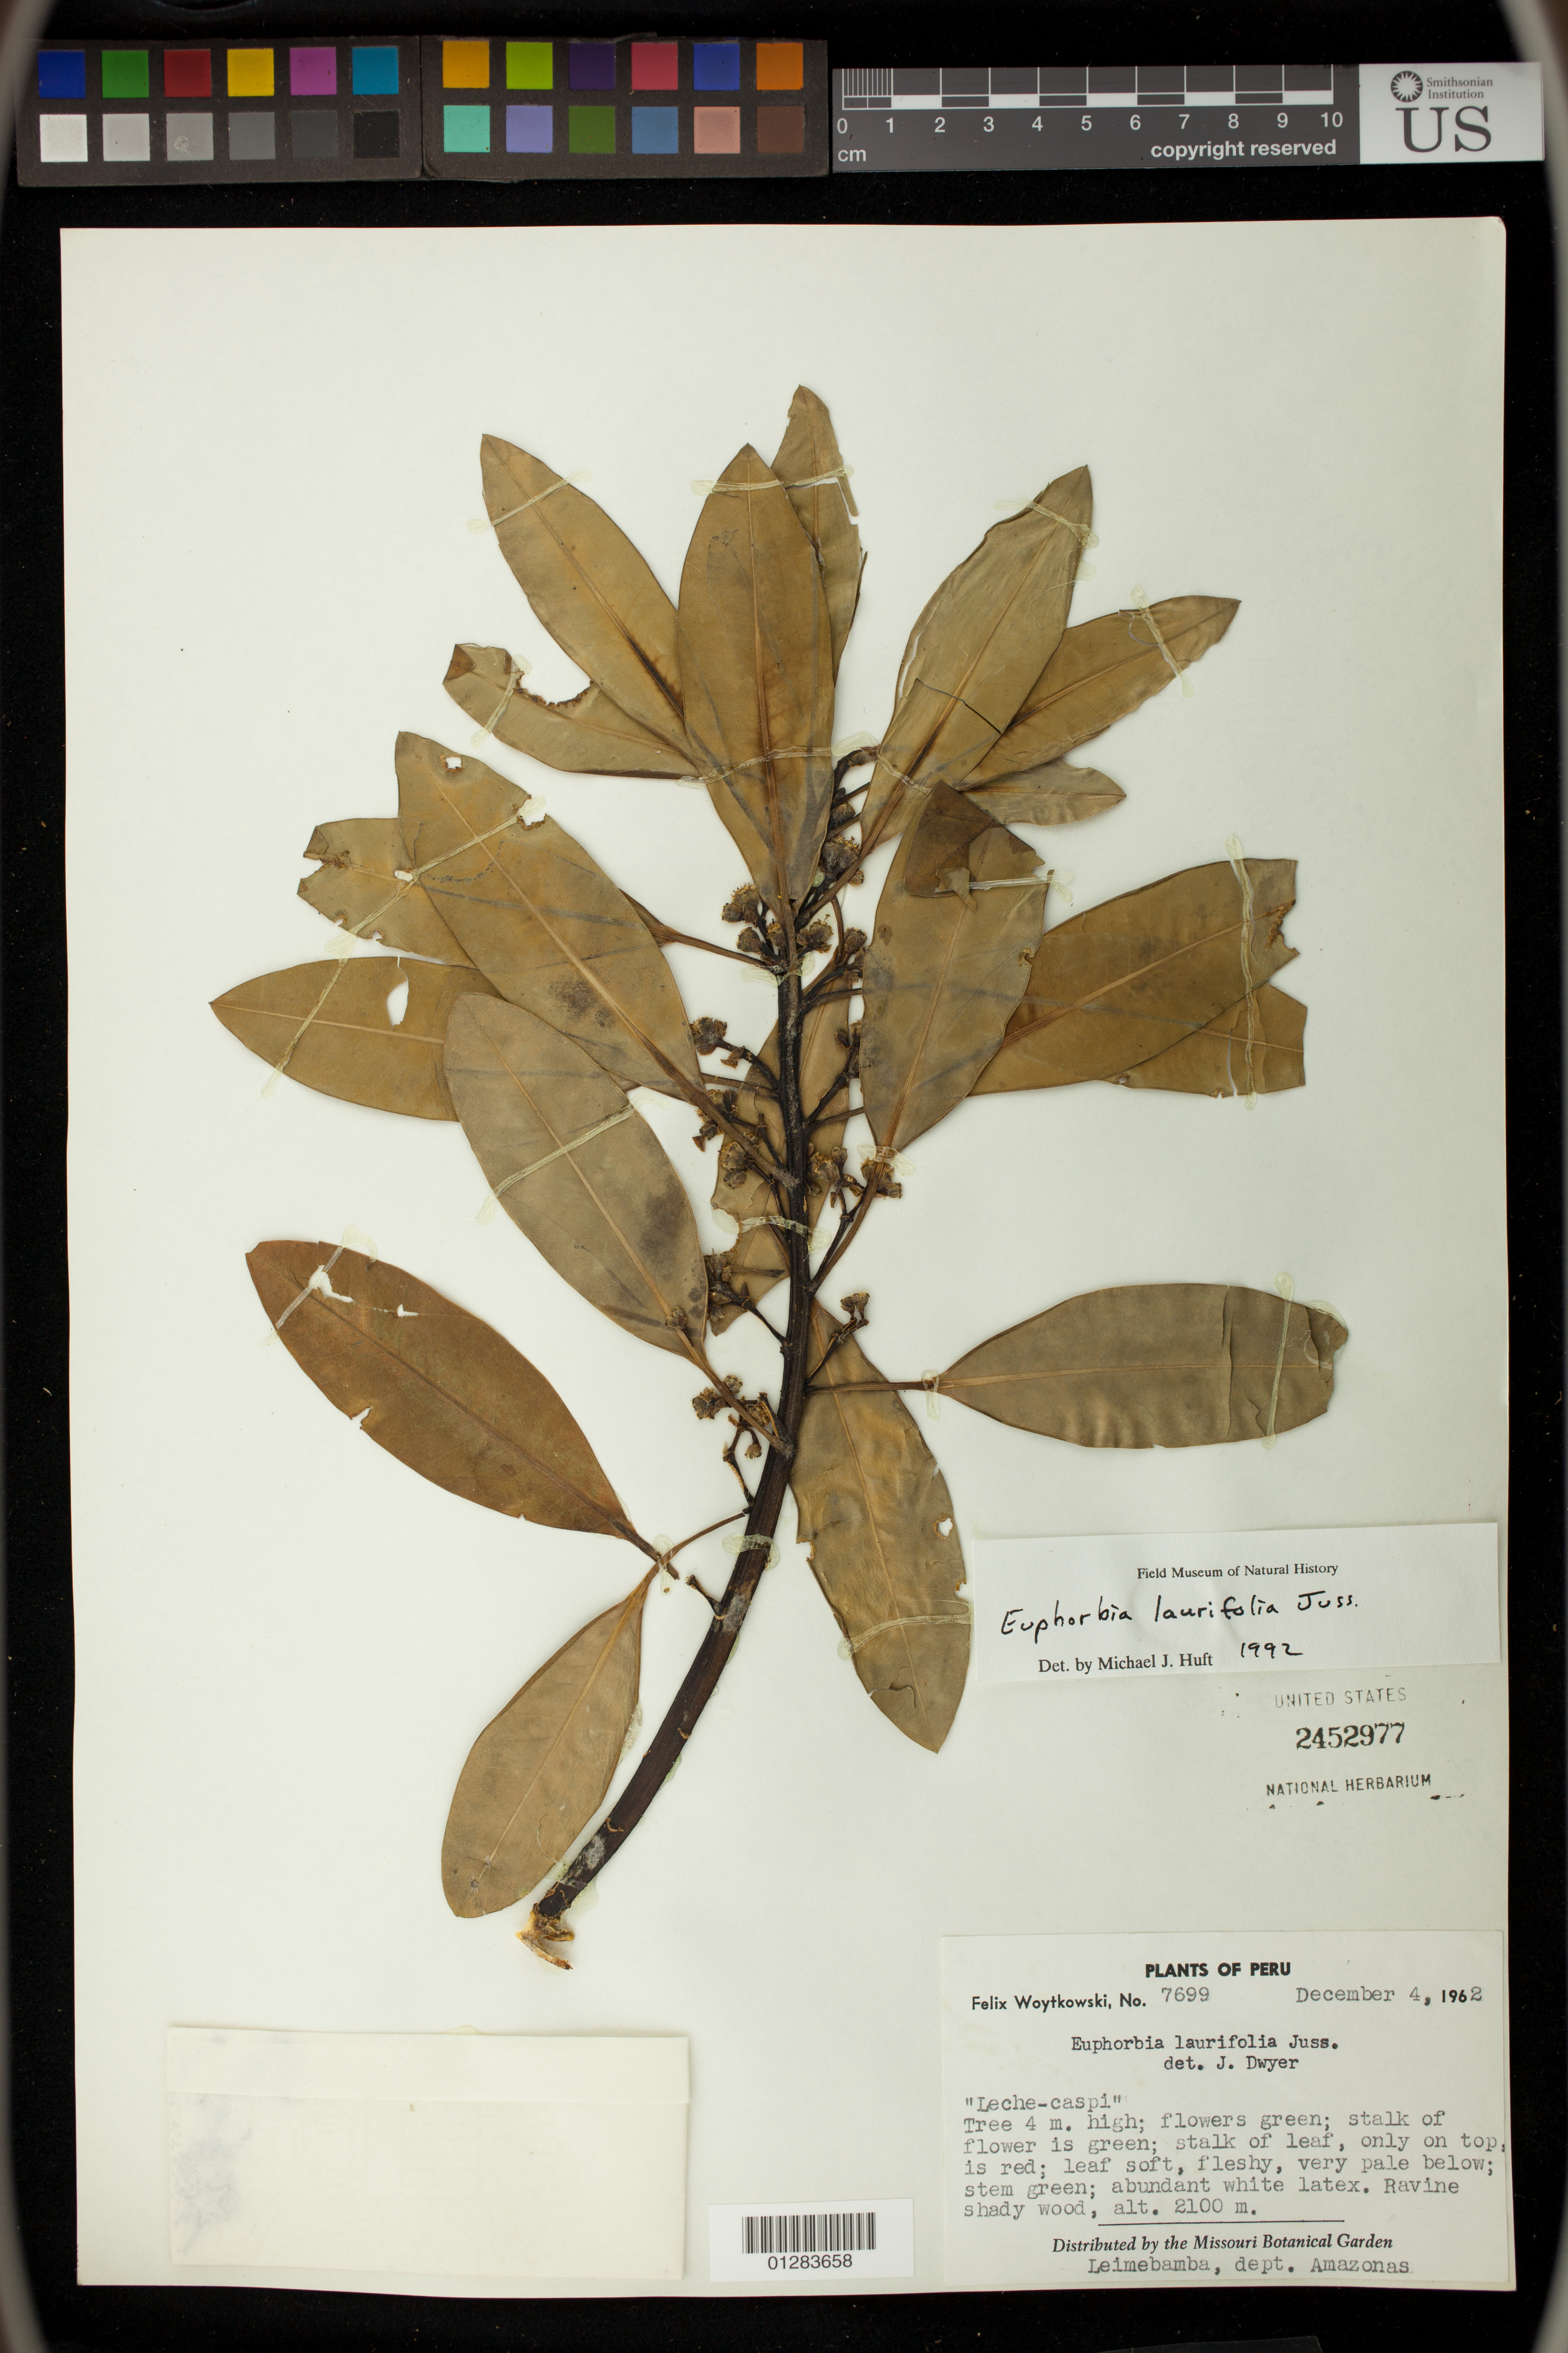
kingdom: Plantae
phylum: Tracheophyta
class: Magnoliopsida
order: Malpighiales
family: Euphorbiaceae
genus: Euphorbia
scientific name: Euphorbia laurifolia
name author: Juss. ex Lam.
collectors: F. Woytkowski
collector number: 7699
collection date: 1962-12-04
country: Peru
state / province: Amazonas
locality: Leimebamba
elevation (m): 2100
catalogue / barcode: US 2452977